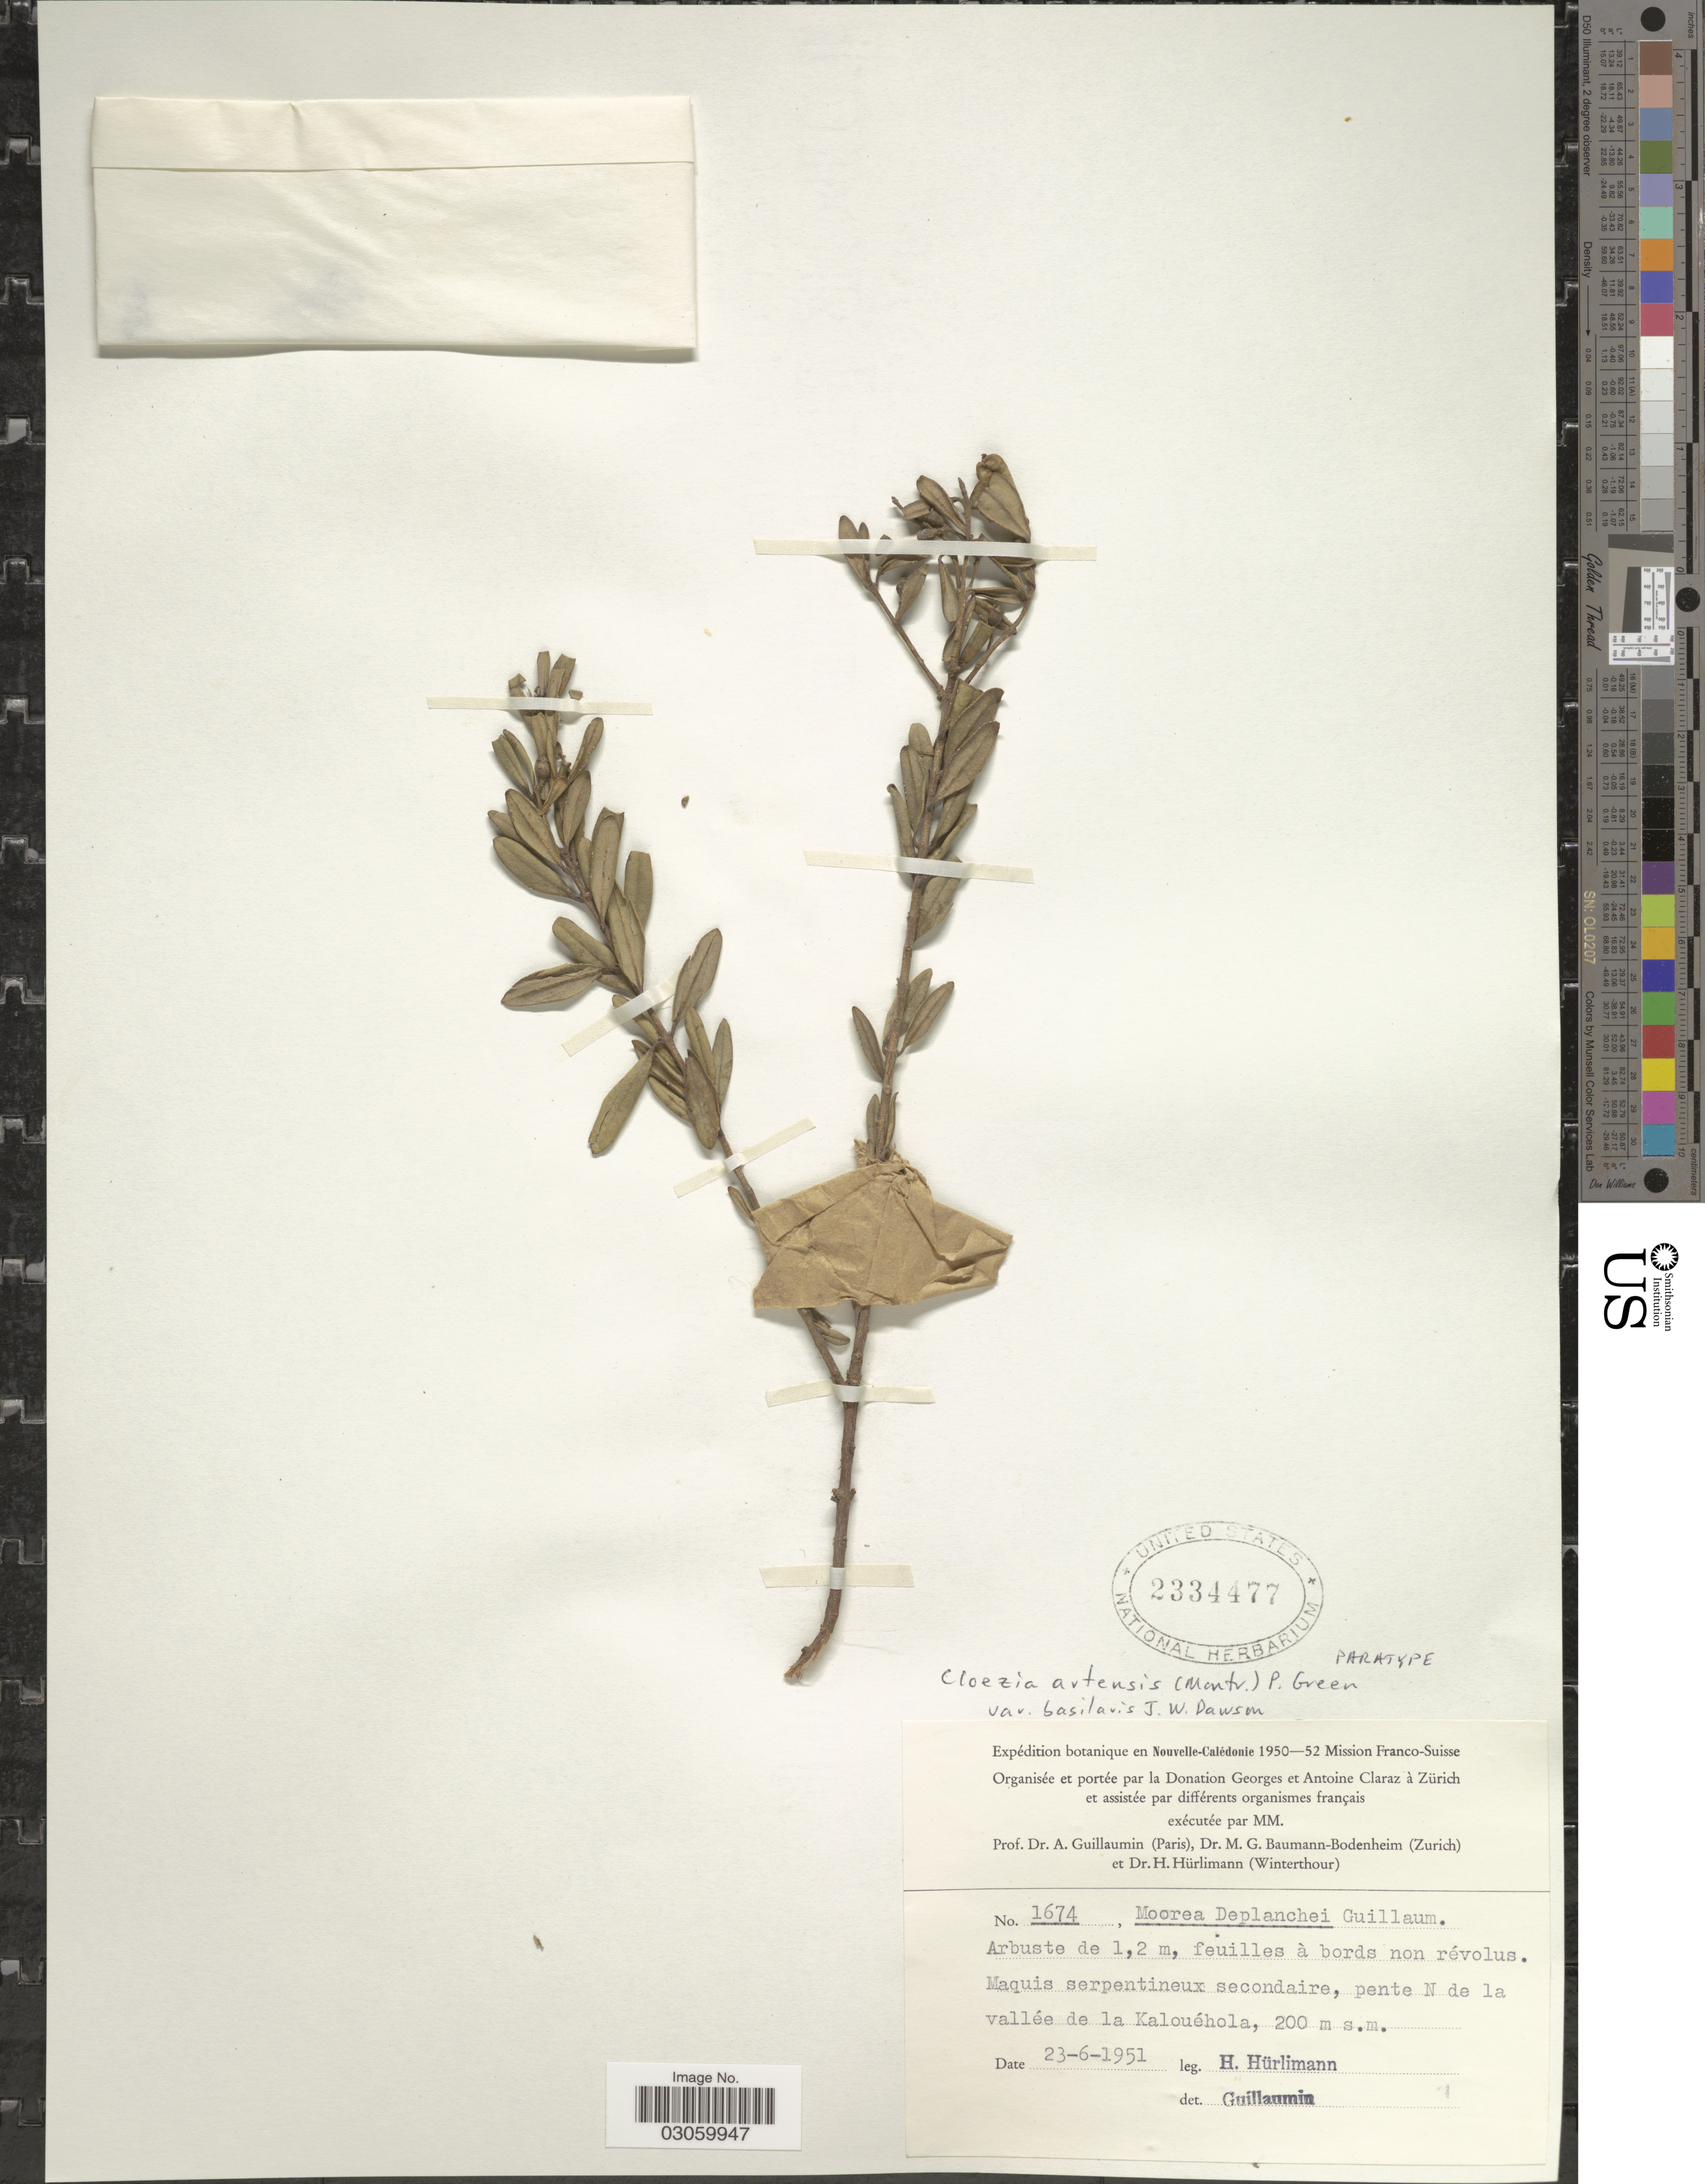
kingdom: Plantae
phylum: Tracheophyta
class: Magnoliopsida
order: Myrtales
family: Myrtaceae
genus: Cloezia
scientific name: Cloezia artensis var. basilaris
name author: J.W. Dawson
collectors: H. Hürlimann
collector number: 1674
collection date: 1951-06-23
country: New Caledonia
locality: Pente N de la vallée de la Kalouéhola.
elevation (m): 200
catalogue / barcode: US 2334477